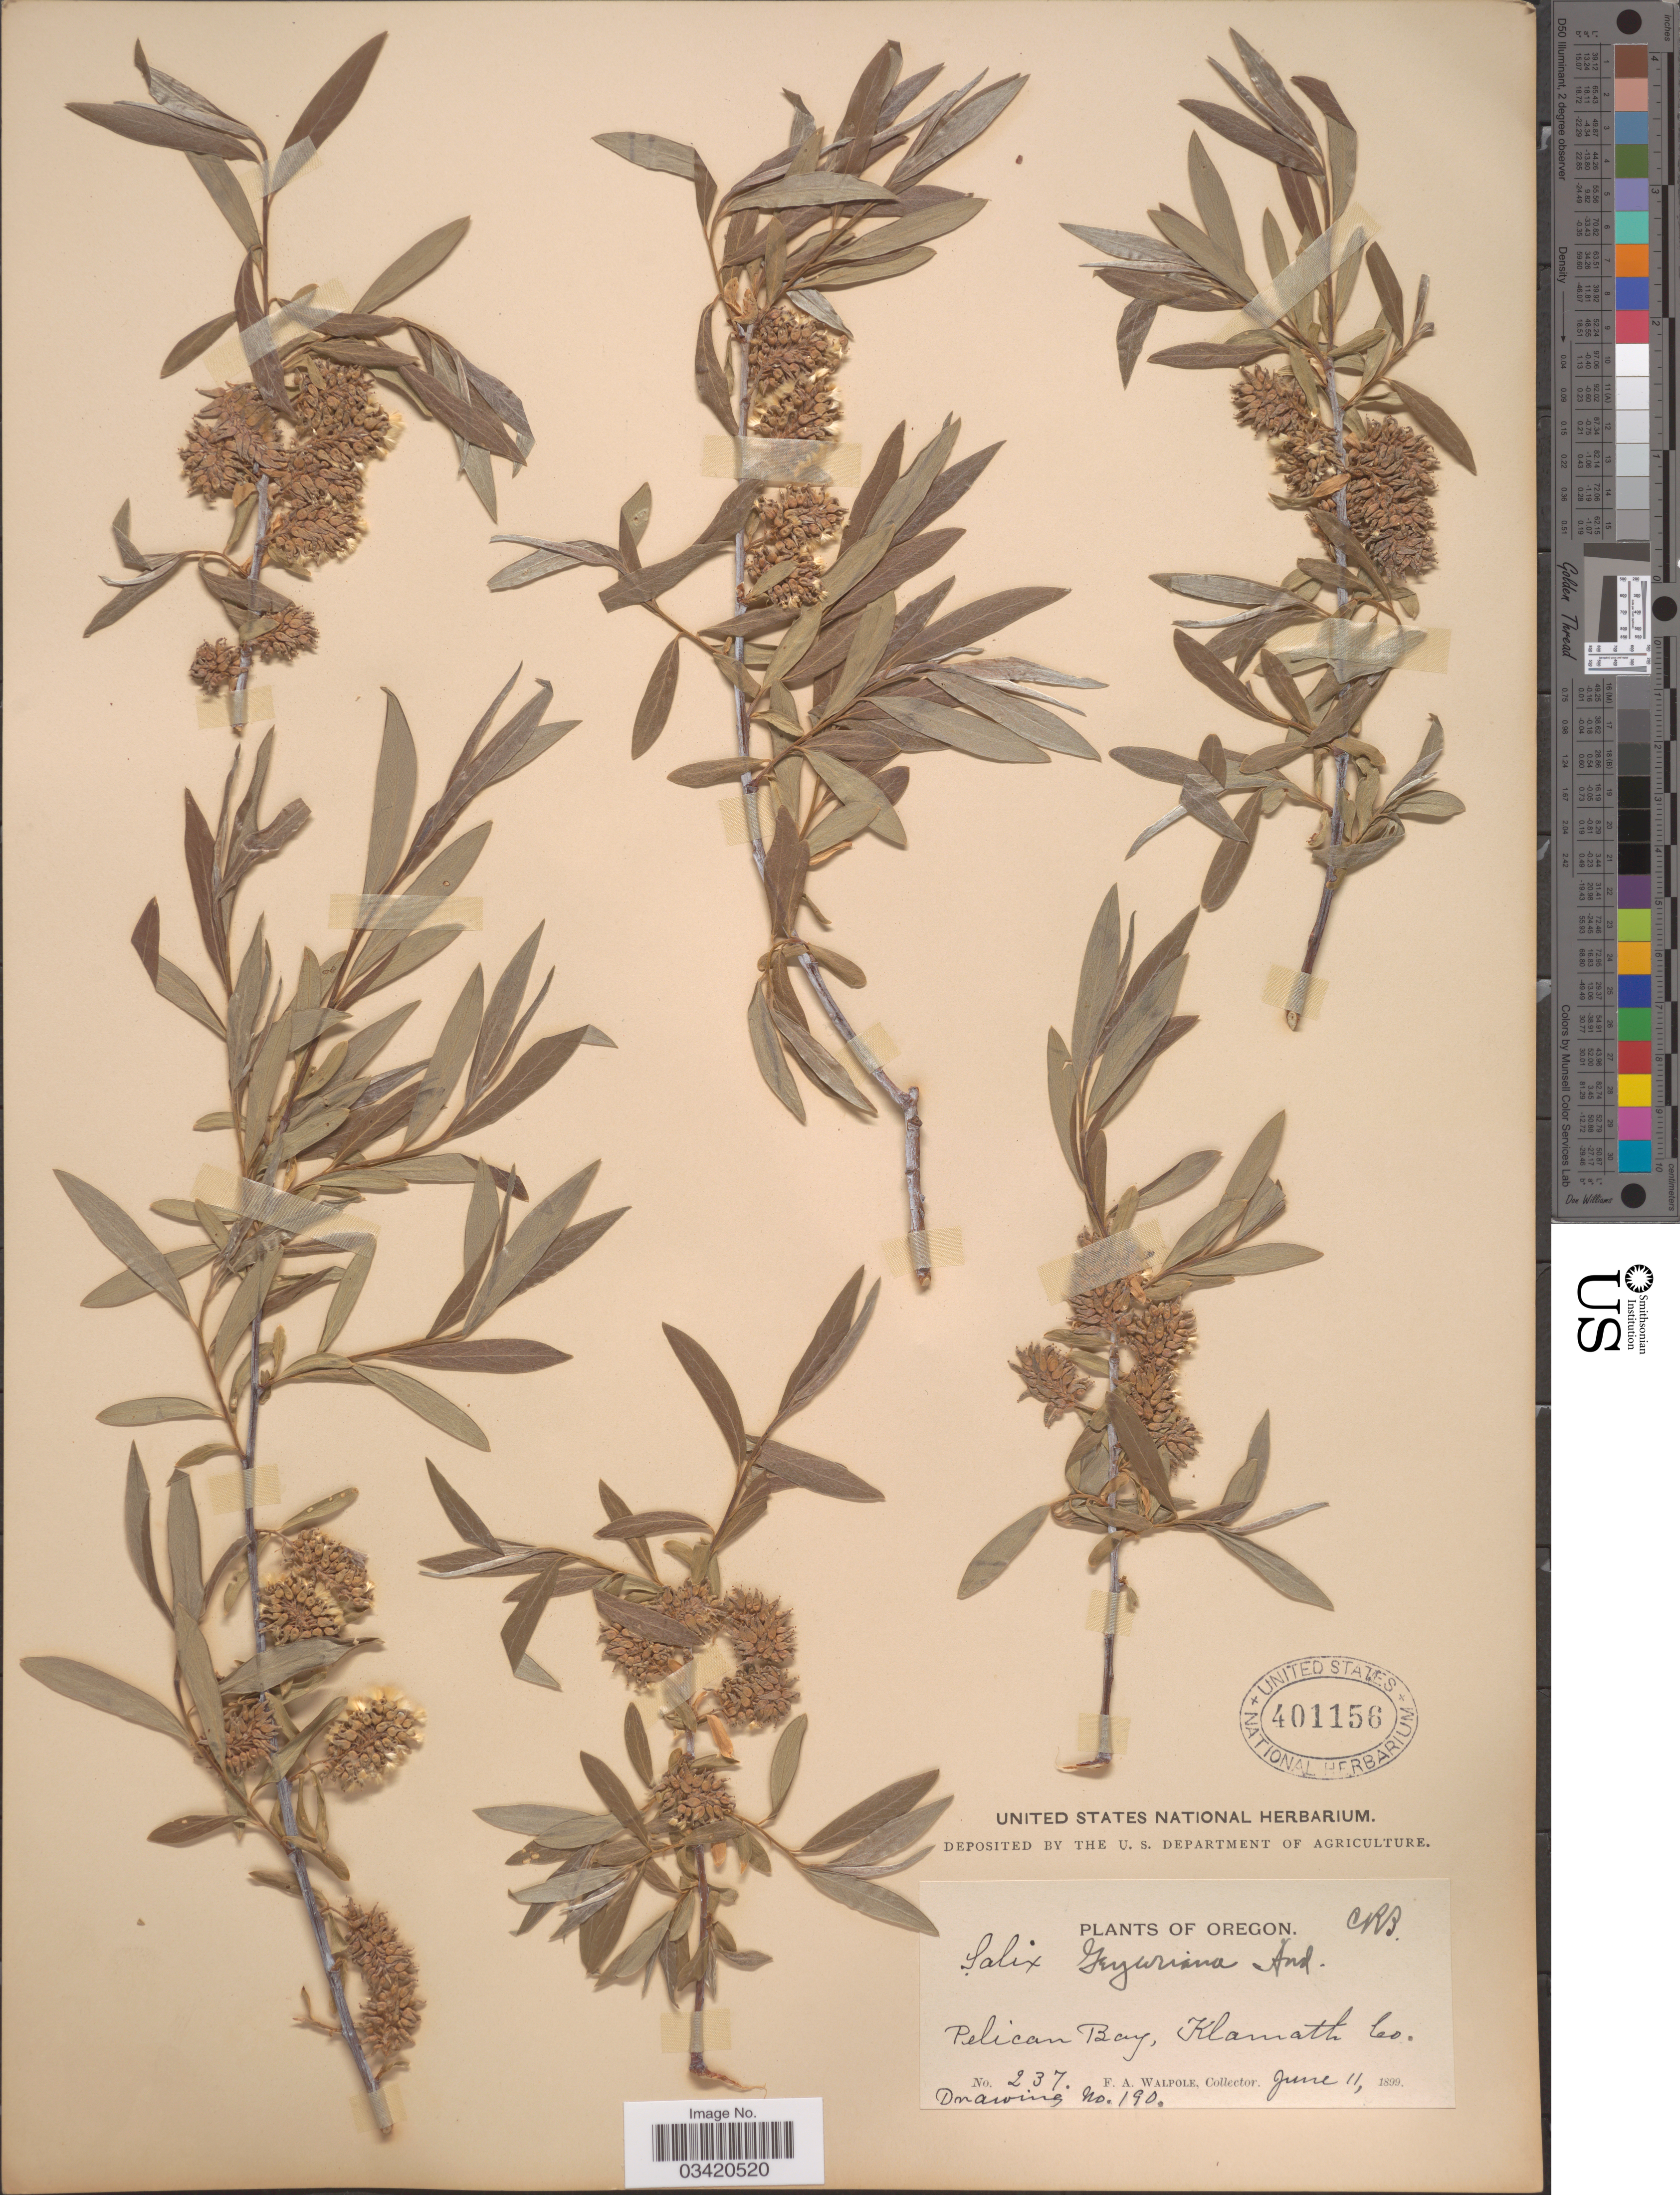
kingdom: Plantae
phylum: Tracheophyta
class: Magnoliopsida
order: Malpighiales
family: Salicaceae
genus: Salix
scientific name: Salix geyeriana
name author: Andersson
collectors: F. Walpole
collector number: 237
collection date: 1899-06-11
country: United States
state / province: Oregon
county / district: Klamath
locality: Pelican Bay, Klamath Co.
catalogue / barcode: US 401156